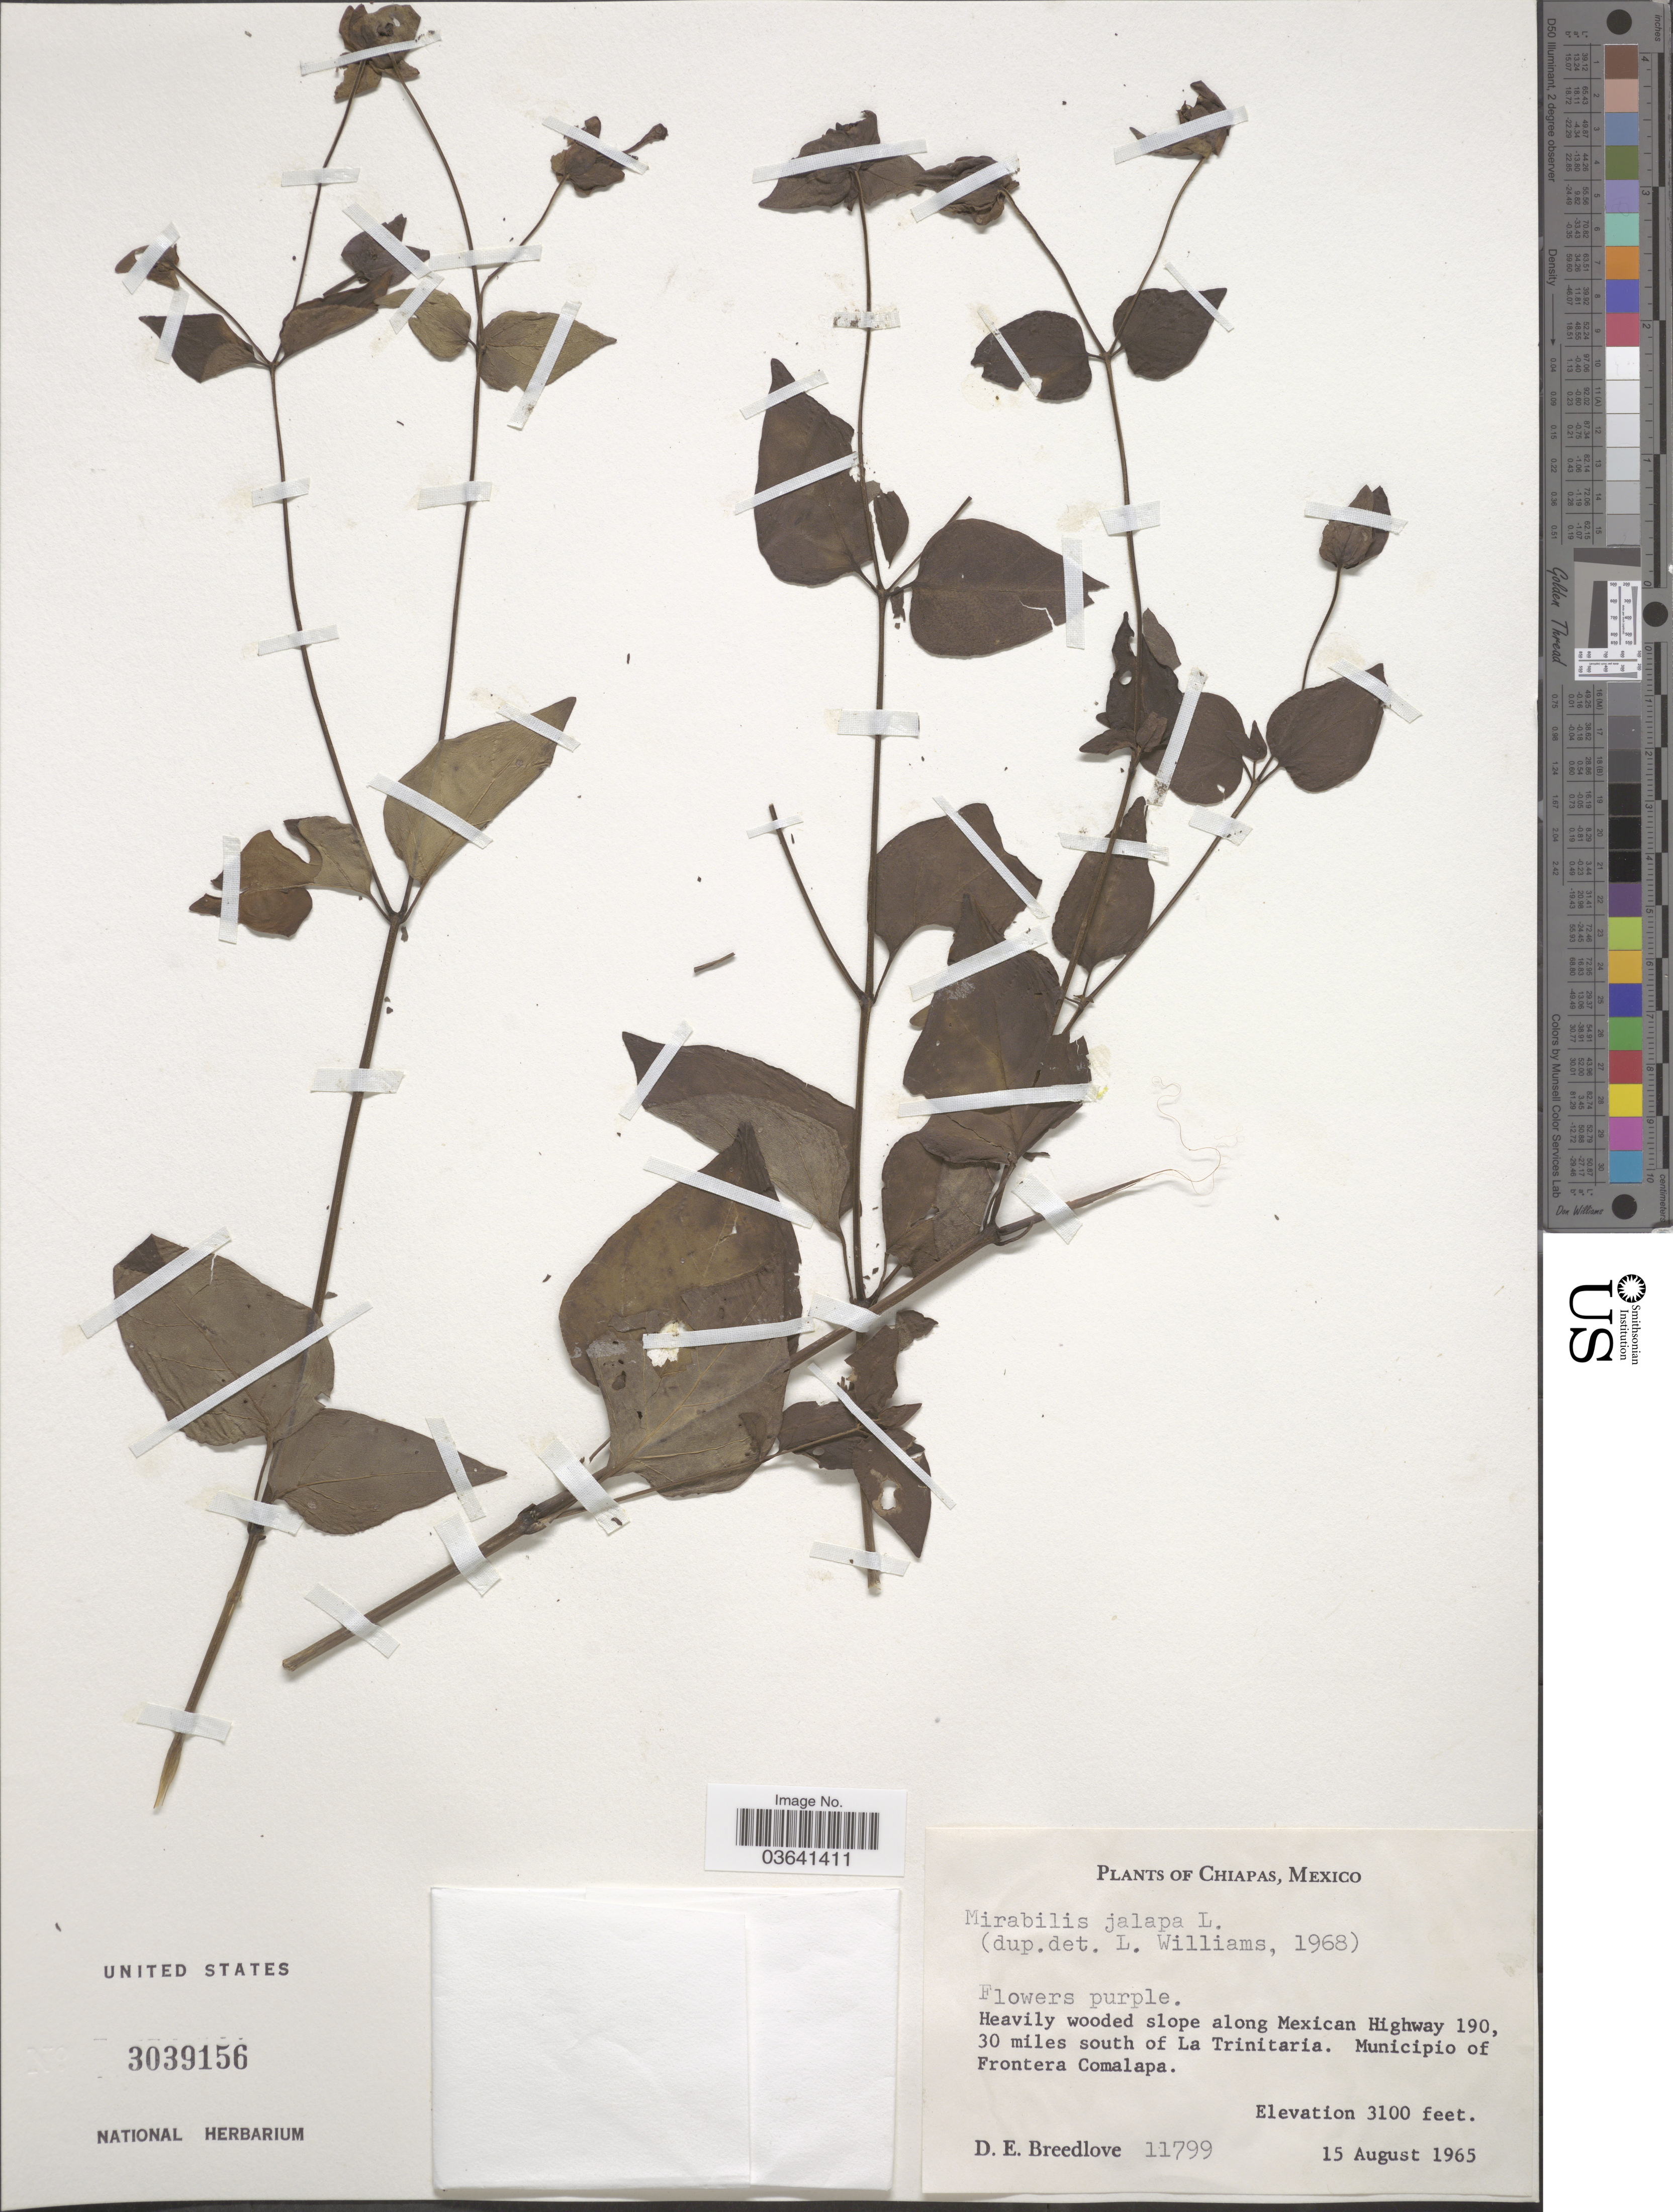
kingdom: Plantae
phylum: Tracheophyta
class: Magnoliopsida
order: Caryophyllales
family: Nyctaginaceae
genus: Mirabilis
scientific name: Mirabilis jalapa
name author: L.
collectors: D. E. Breedlove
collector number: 11799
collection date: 1965-08-15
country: Mexico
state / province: Chiapas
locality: Along Mexican Highway 190, 30 miles south of La Trinitaria. Municipio of Frontera Comalapa.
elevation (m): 945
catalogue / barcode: US 3039156